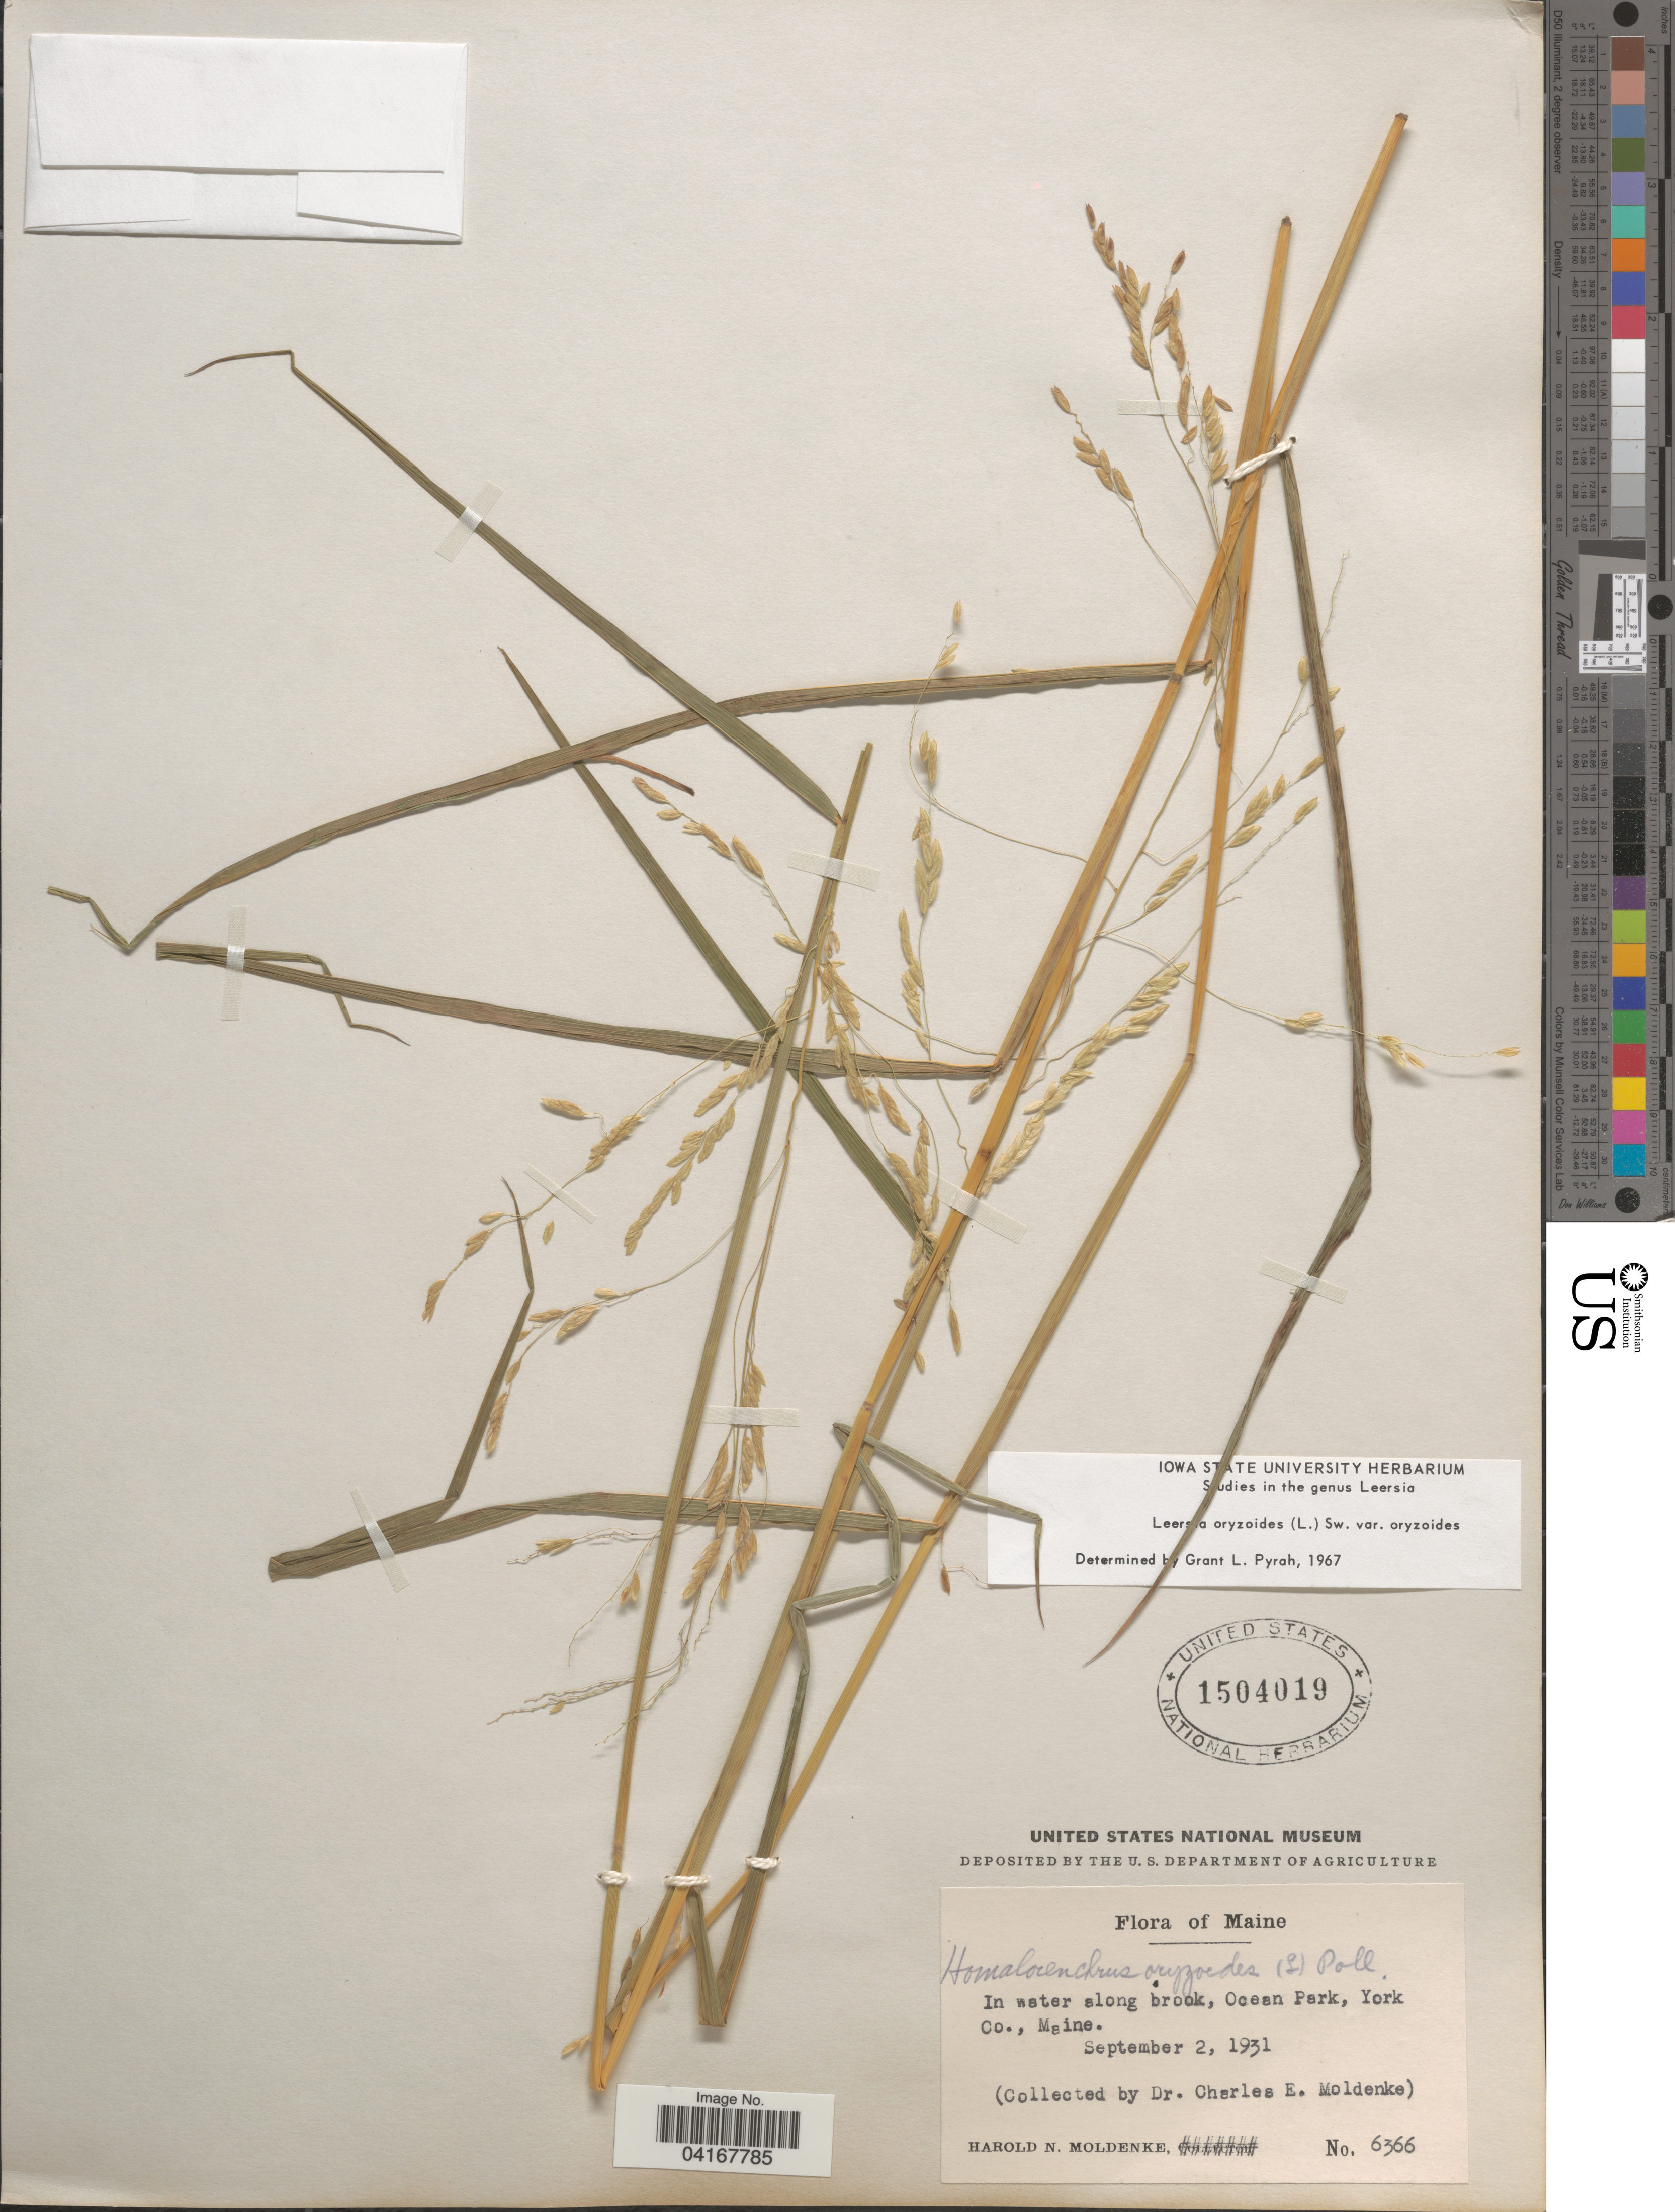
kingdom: Plantae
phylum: Tracheophyta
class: Liliopsida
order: Poales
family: Poaceae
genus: Leersia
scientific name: Leersia oryzoides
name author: (L.) Sw.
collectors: C. Moldenke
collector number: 6366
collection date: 1931-09-02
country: United States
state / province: Maine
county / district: York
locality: Along brook, Ocean Park,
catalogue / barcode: US 1504019